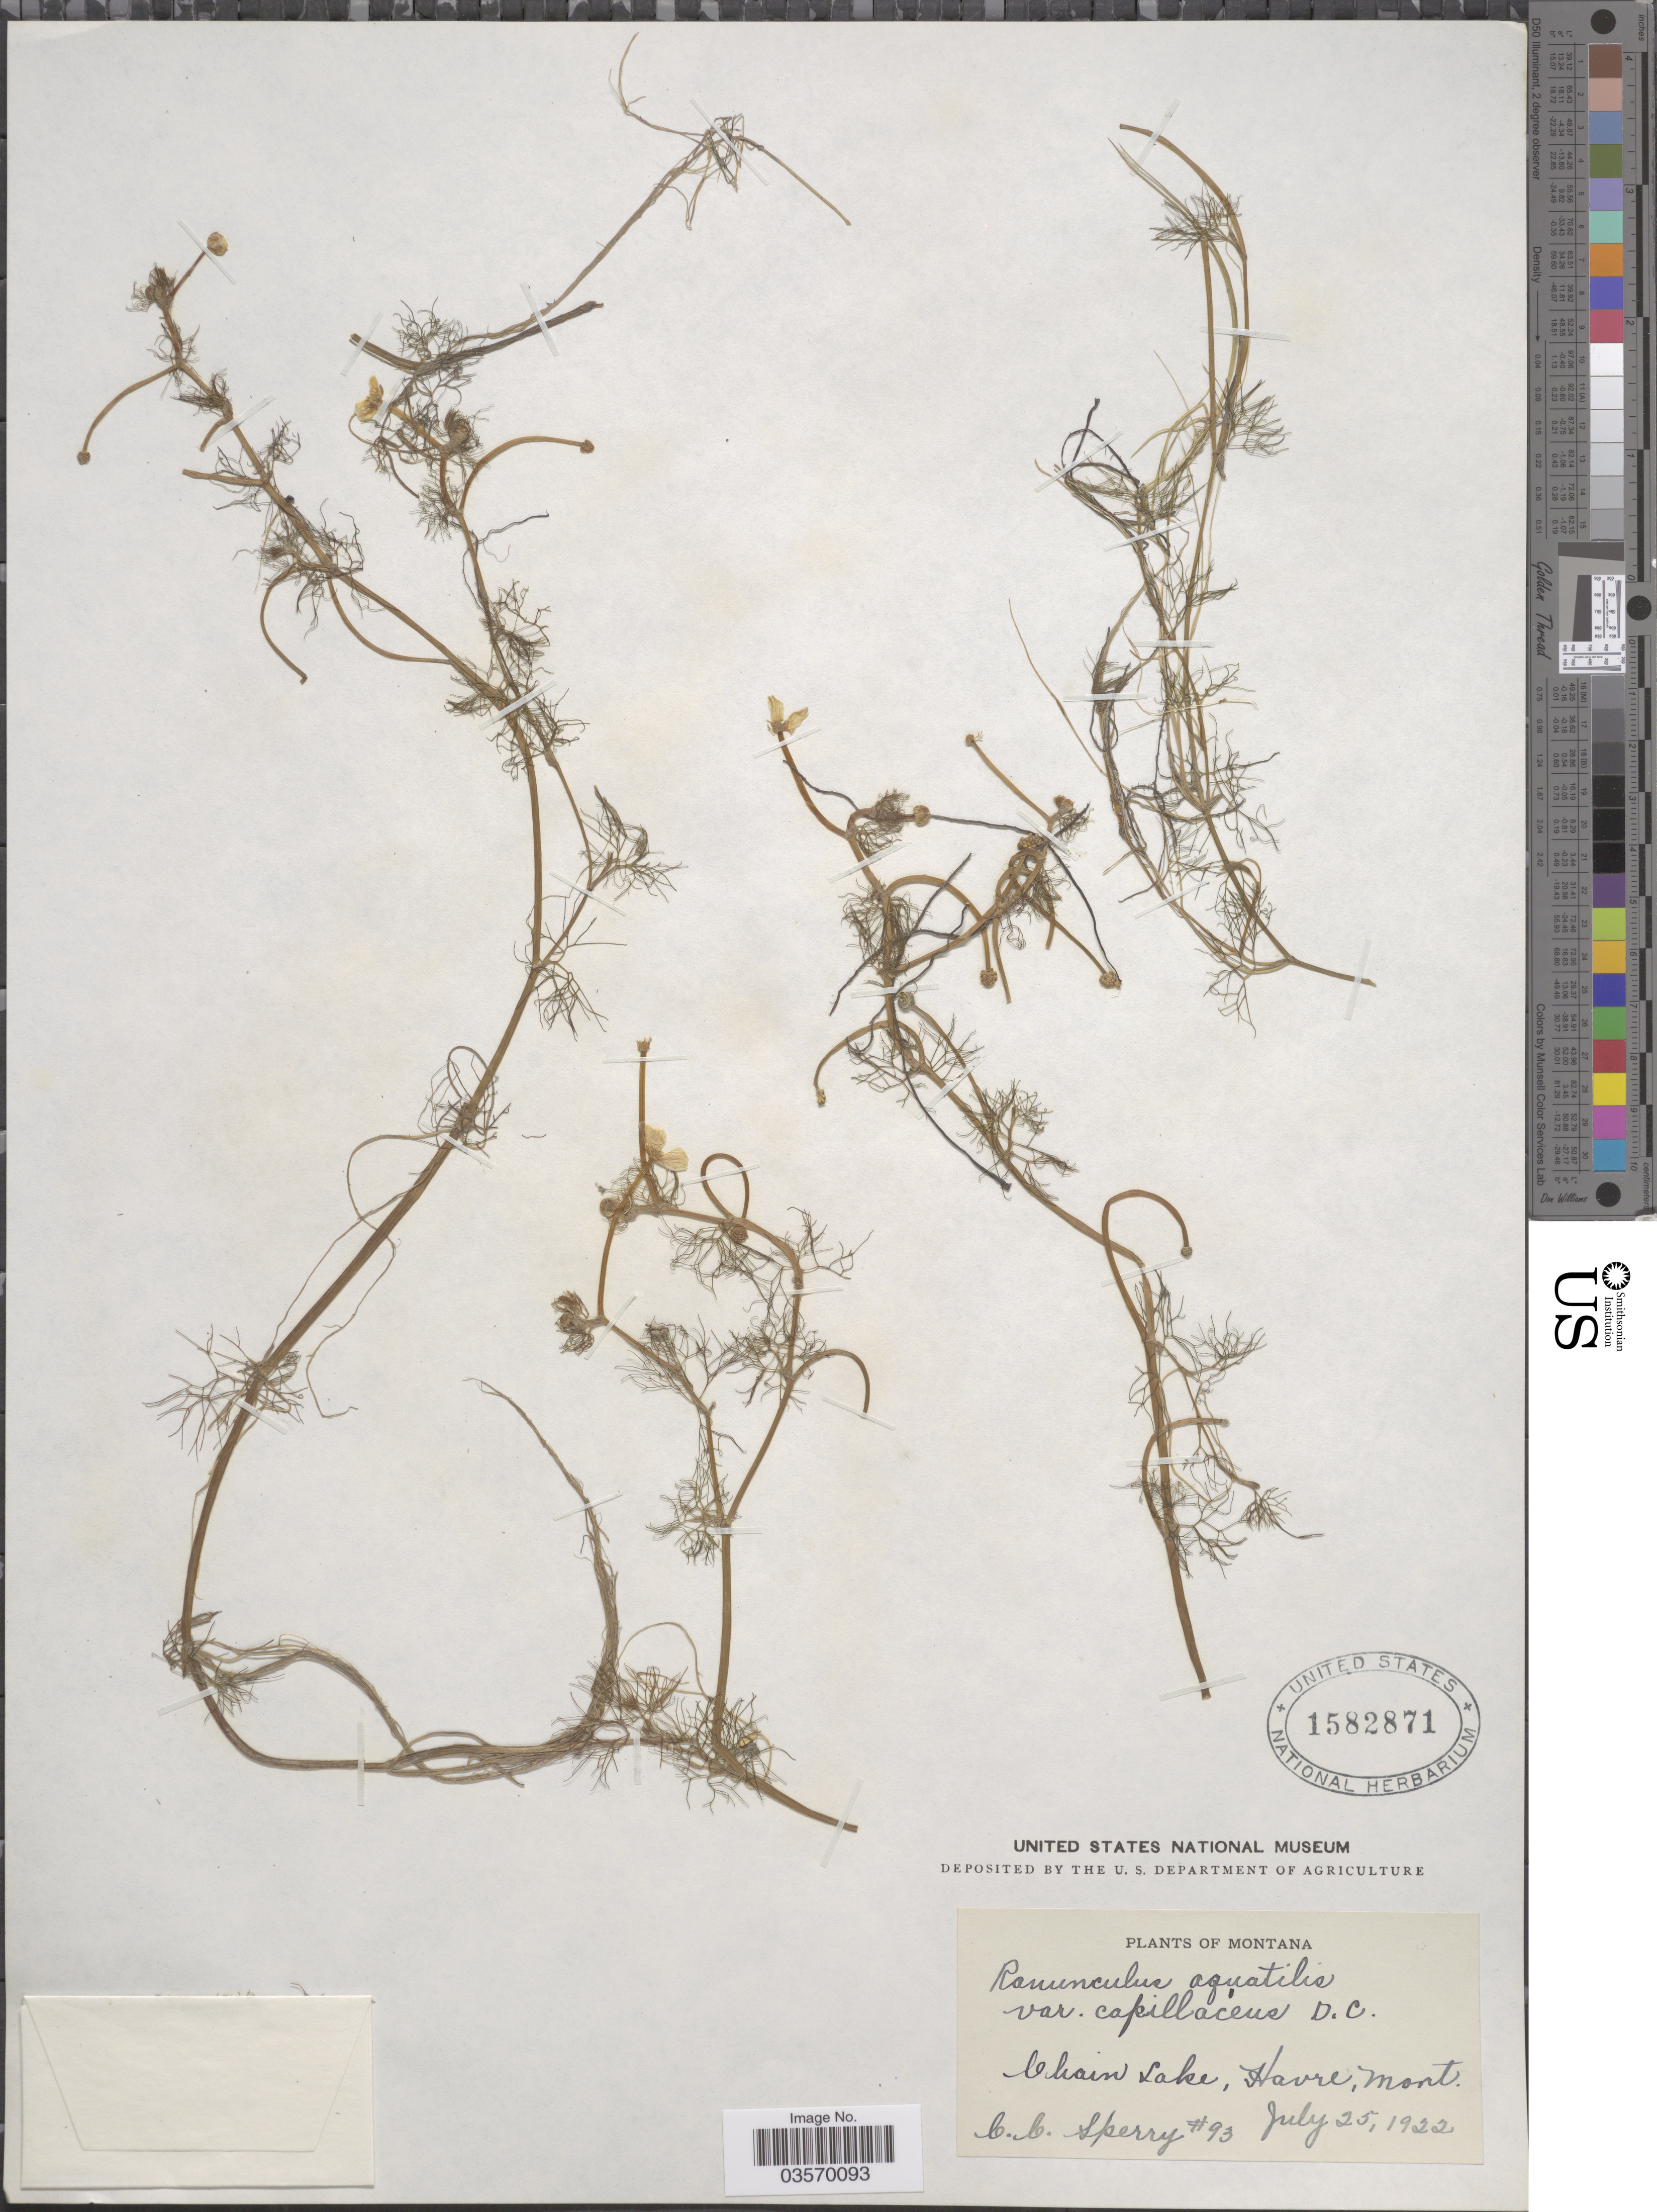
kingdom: Plantae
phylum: Tracheophyta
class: Magnoliopsida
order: Ranunculales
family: Ranunculaceae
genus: Ranunculus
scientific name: Ranunculus sp.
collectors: C. C. Sperry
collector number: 93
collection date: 1922-07-25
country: United States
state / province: Montana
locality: Chain Lake, Havre.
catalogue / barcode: US 1582871